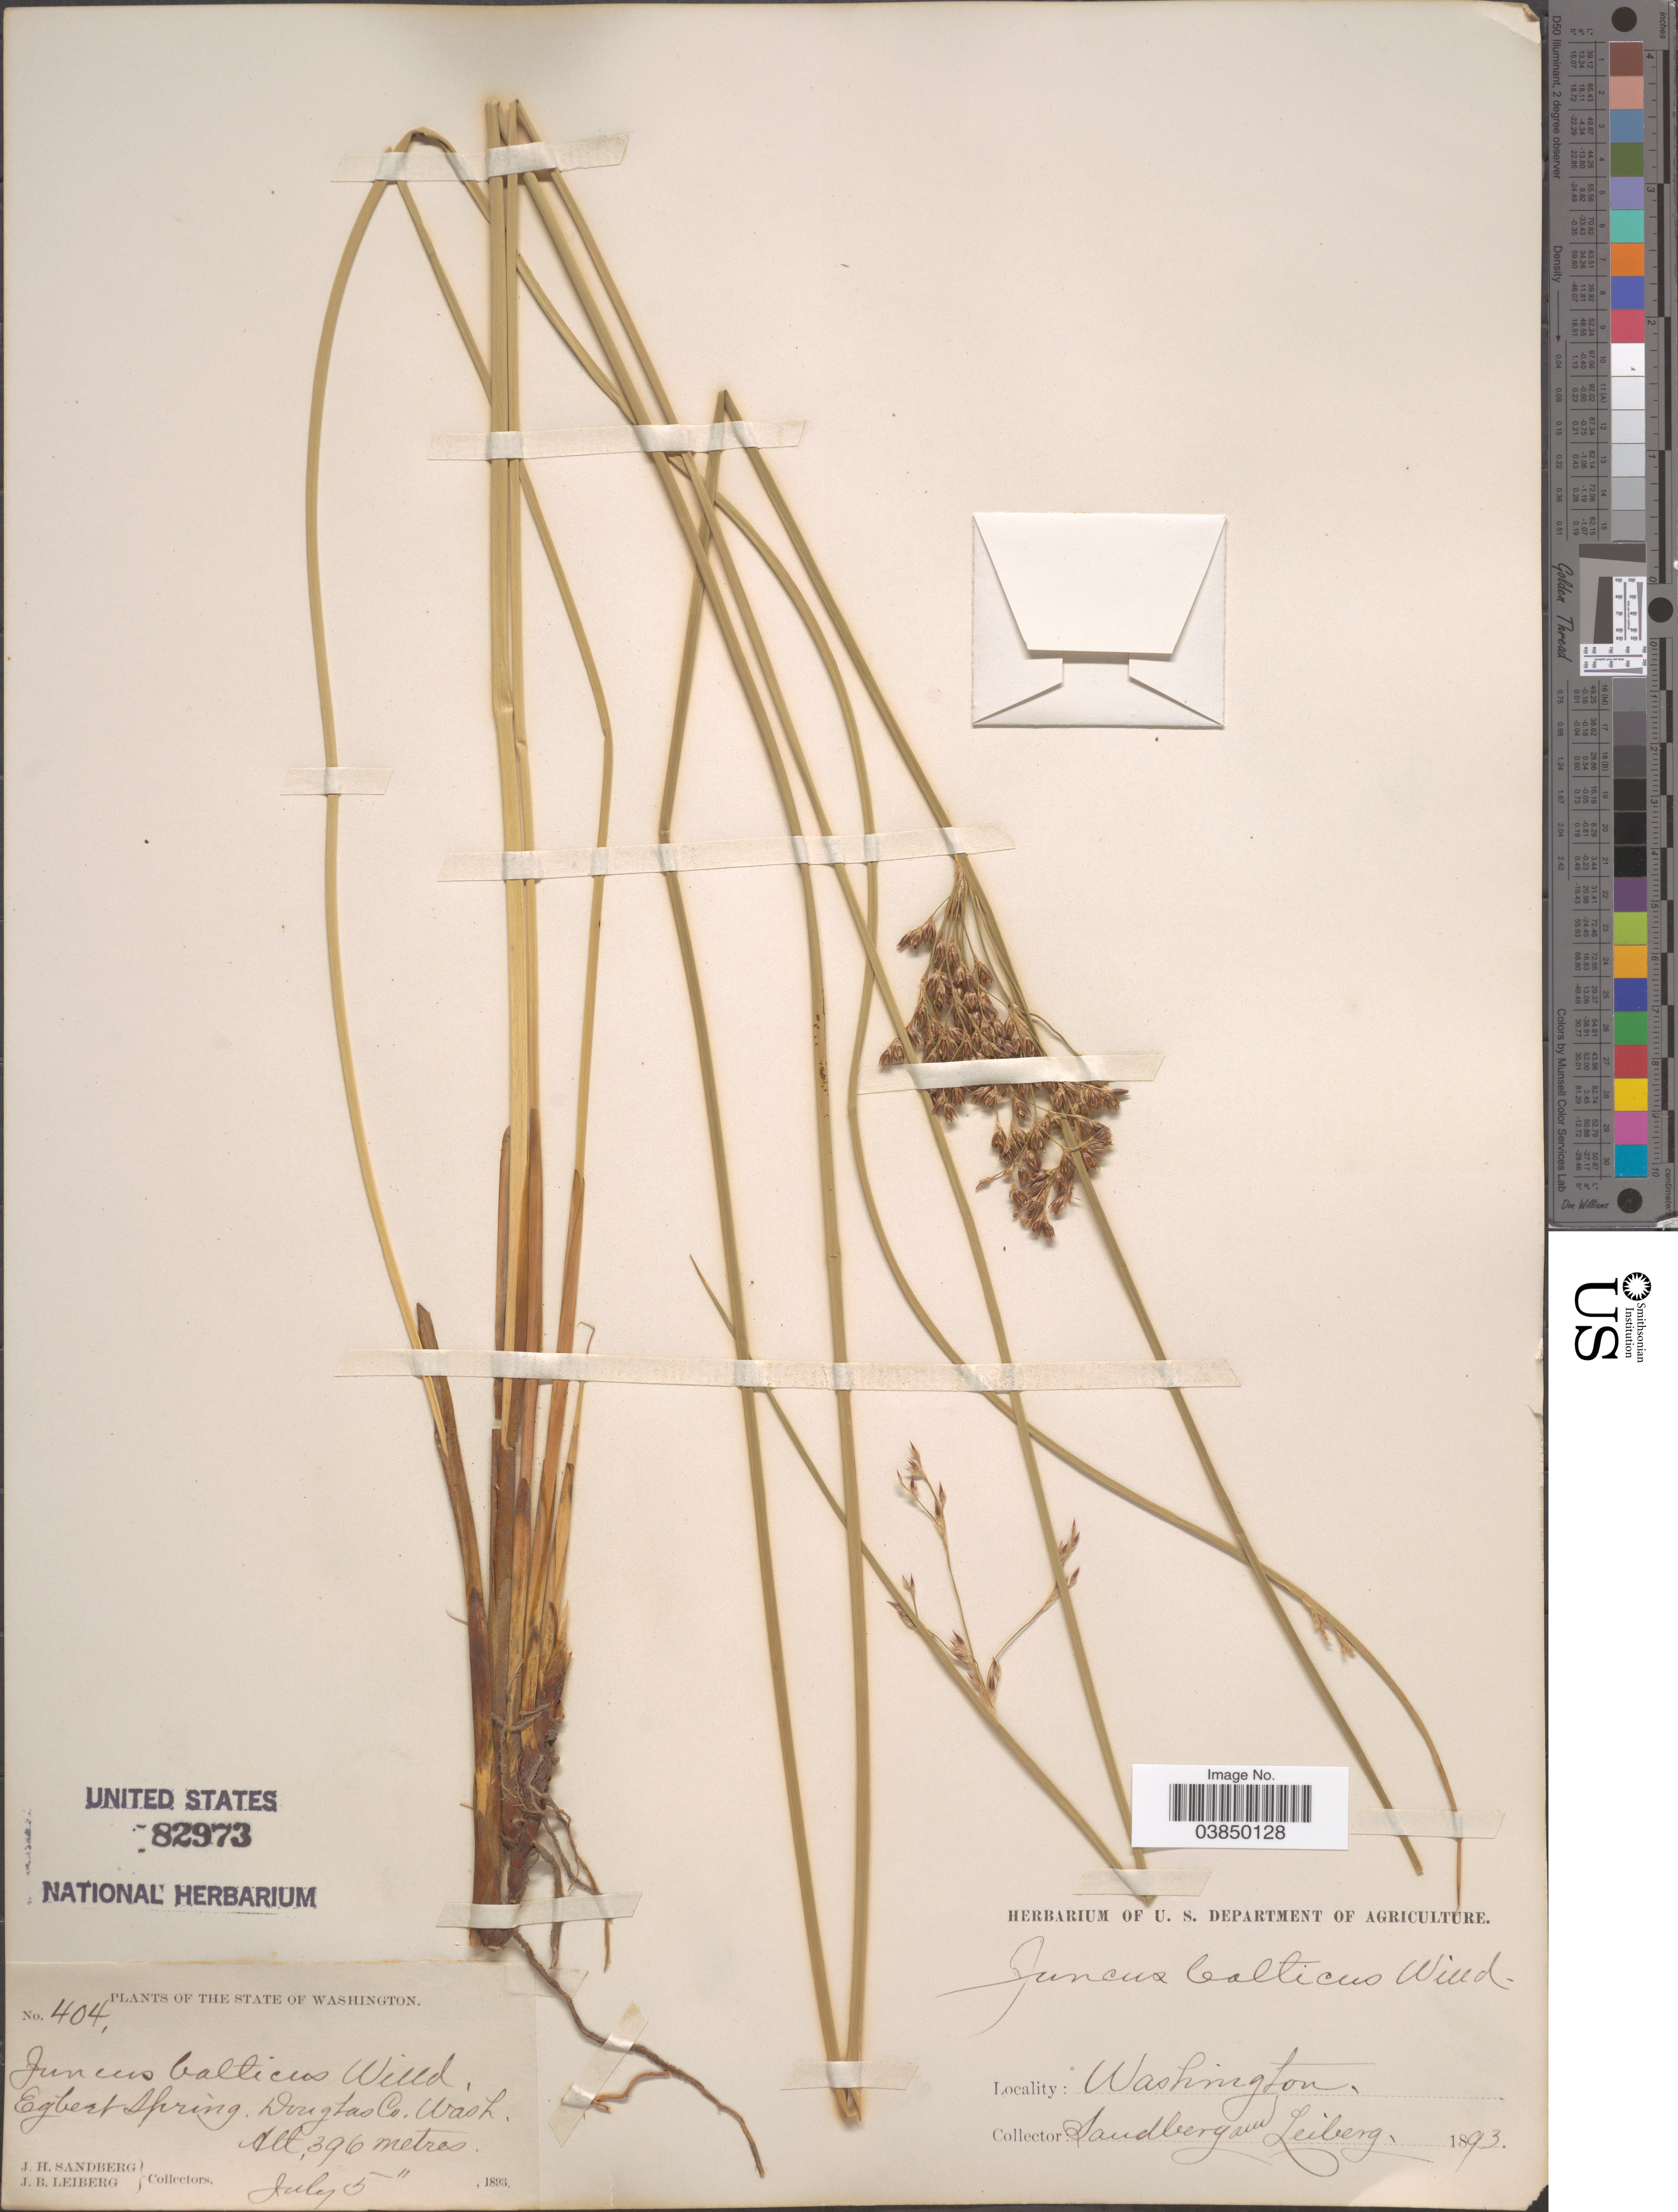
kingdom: Plantae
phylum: Tracheophyta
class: Liliopsida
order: Poales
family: Juncaceae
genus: Juncus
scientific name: Juncus balticus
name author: Willd.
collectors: J. H. Sandberg & J. B. Leiberg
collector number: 404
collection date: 1893-07-05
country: United States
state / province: Washington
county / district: Douglas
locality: Egbert Spring. Douglas Co.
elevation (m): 396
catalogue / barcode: US 82973